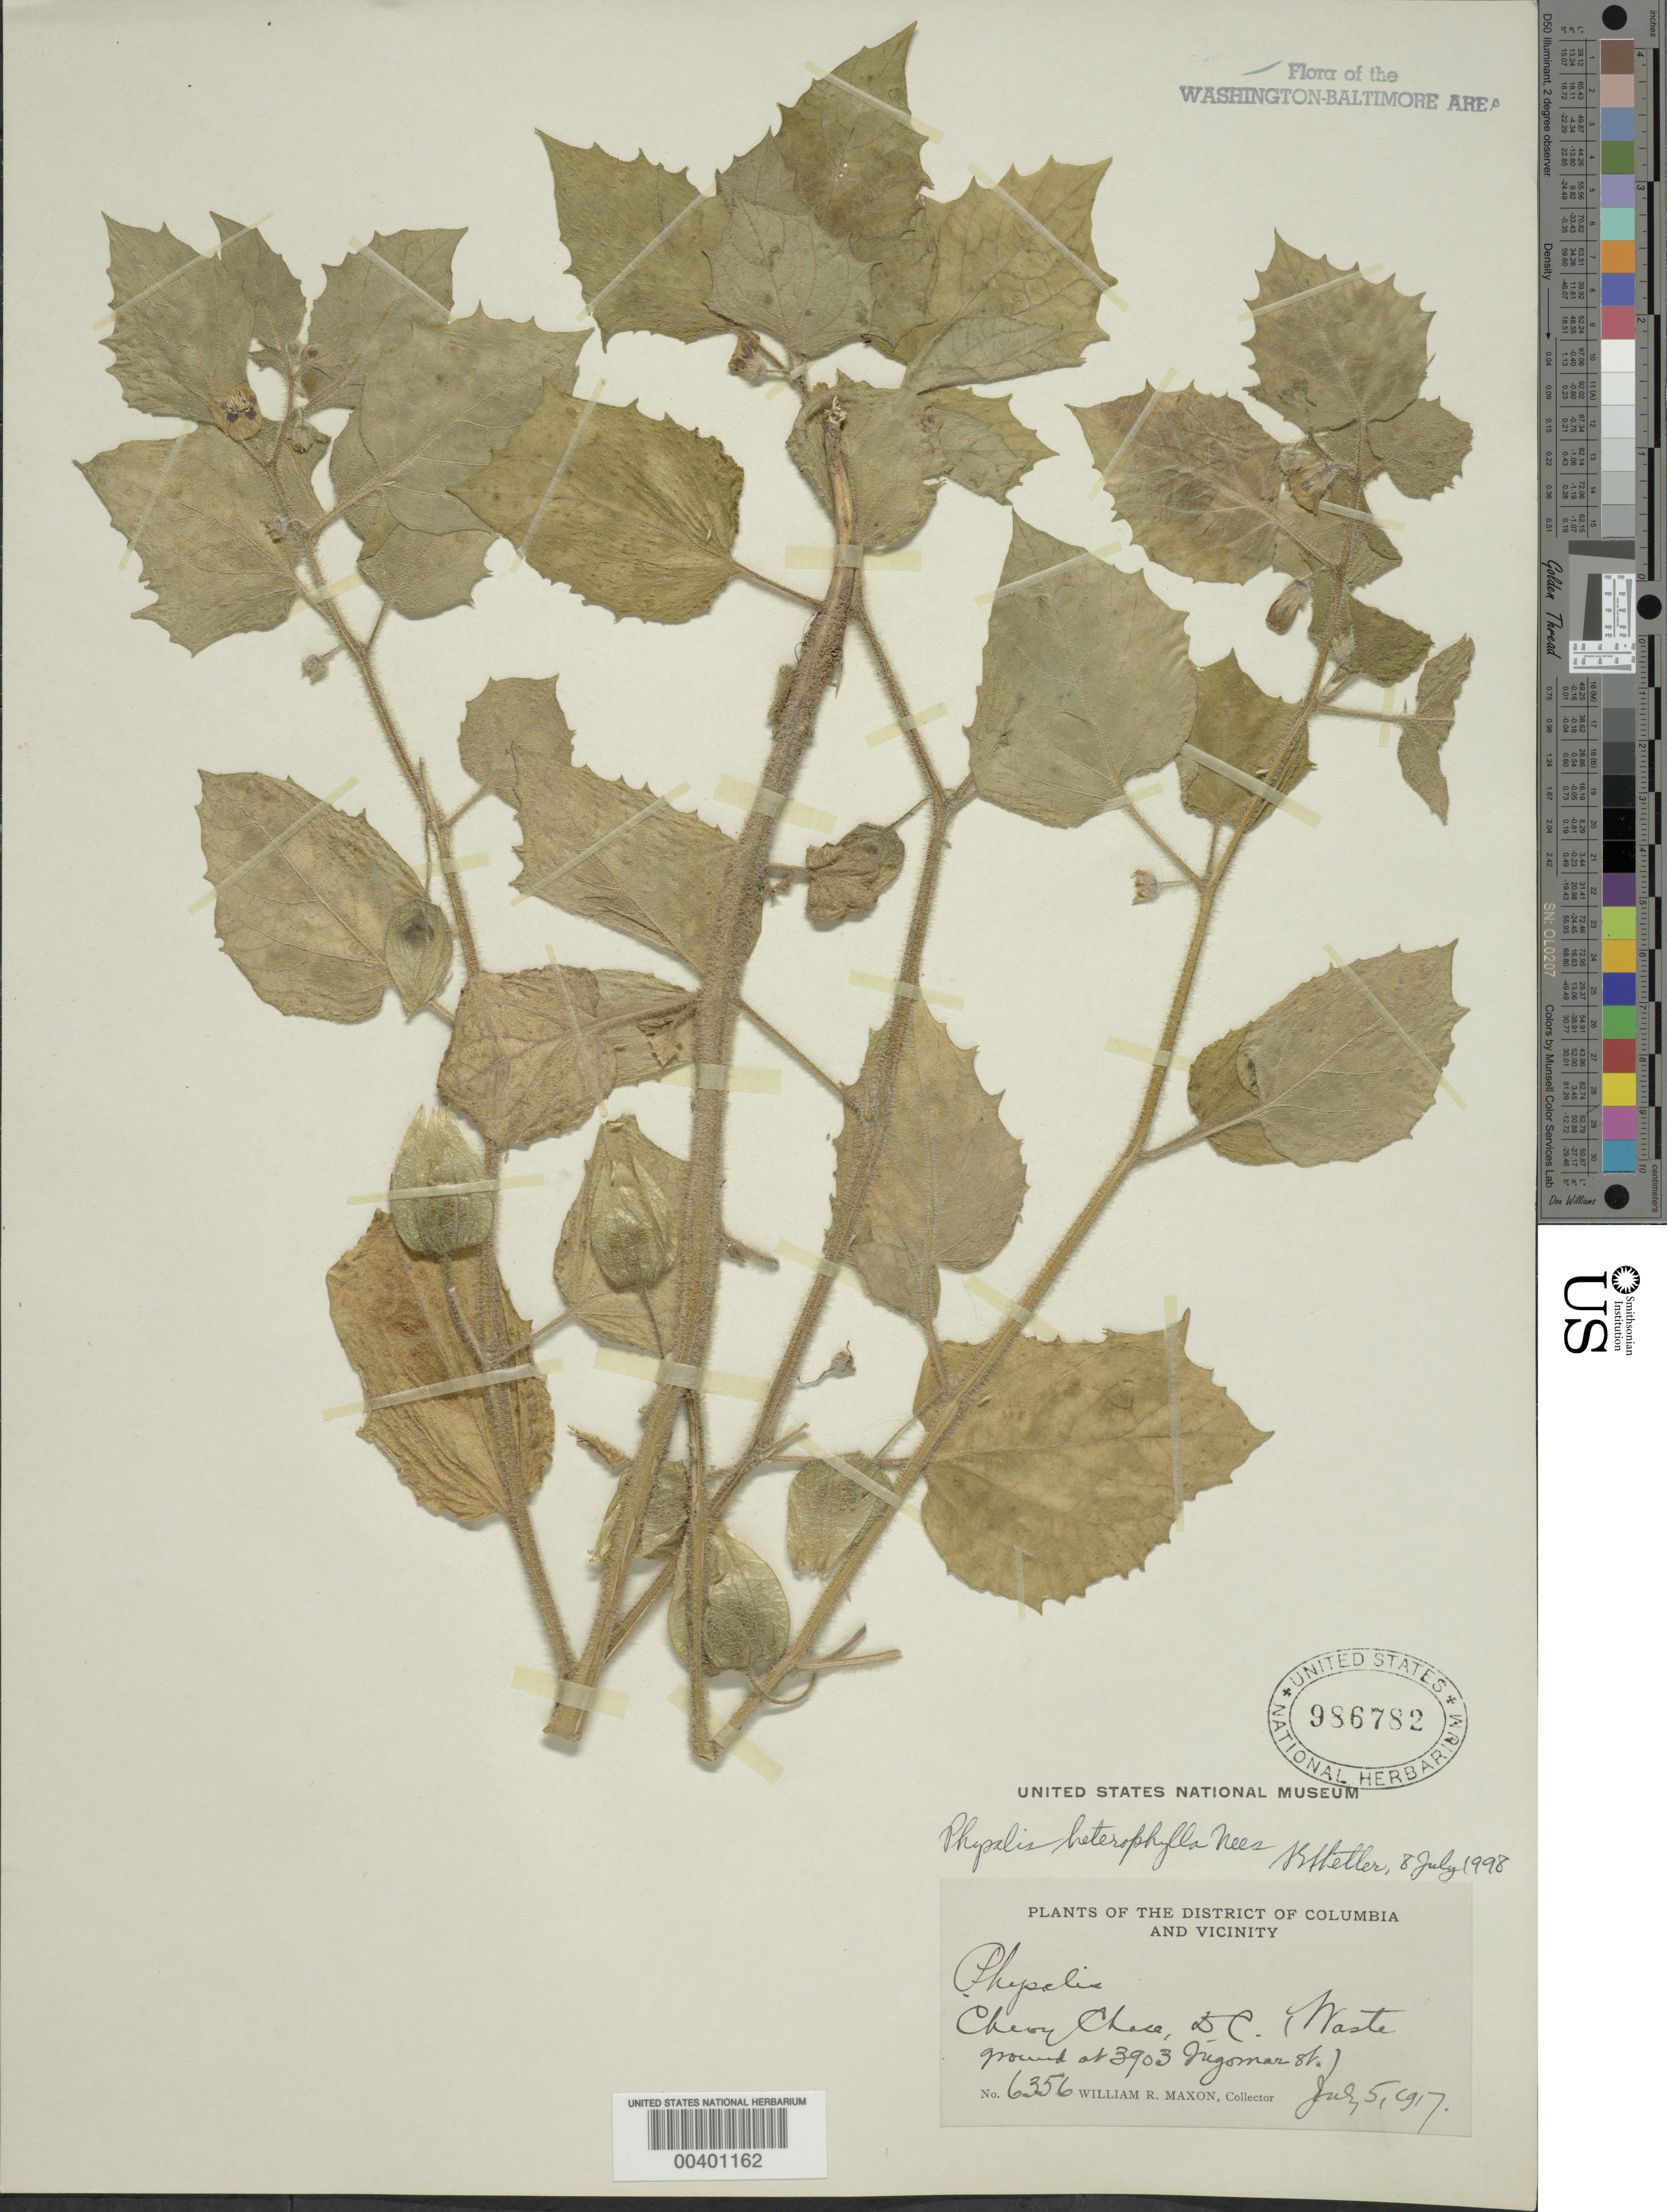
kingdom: Plantae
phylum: Tracheophyta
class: Magnoliopsida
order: Solanales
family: Solanaceae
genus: Physalis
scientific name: Physalis heterophylla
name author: Nees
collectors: W. R. Maxon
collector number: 6356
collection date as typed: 05 Jul 1917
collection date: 1917-07-05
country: United States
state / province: District of Columbia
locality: Waste ground Tiigomar Street, Chevy Chase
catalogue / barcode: US 986782